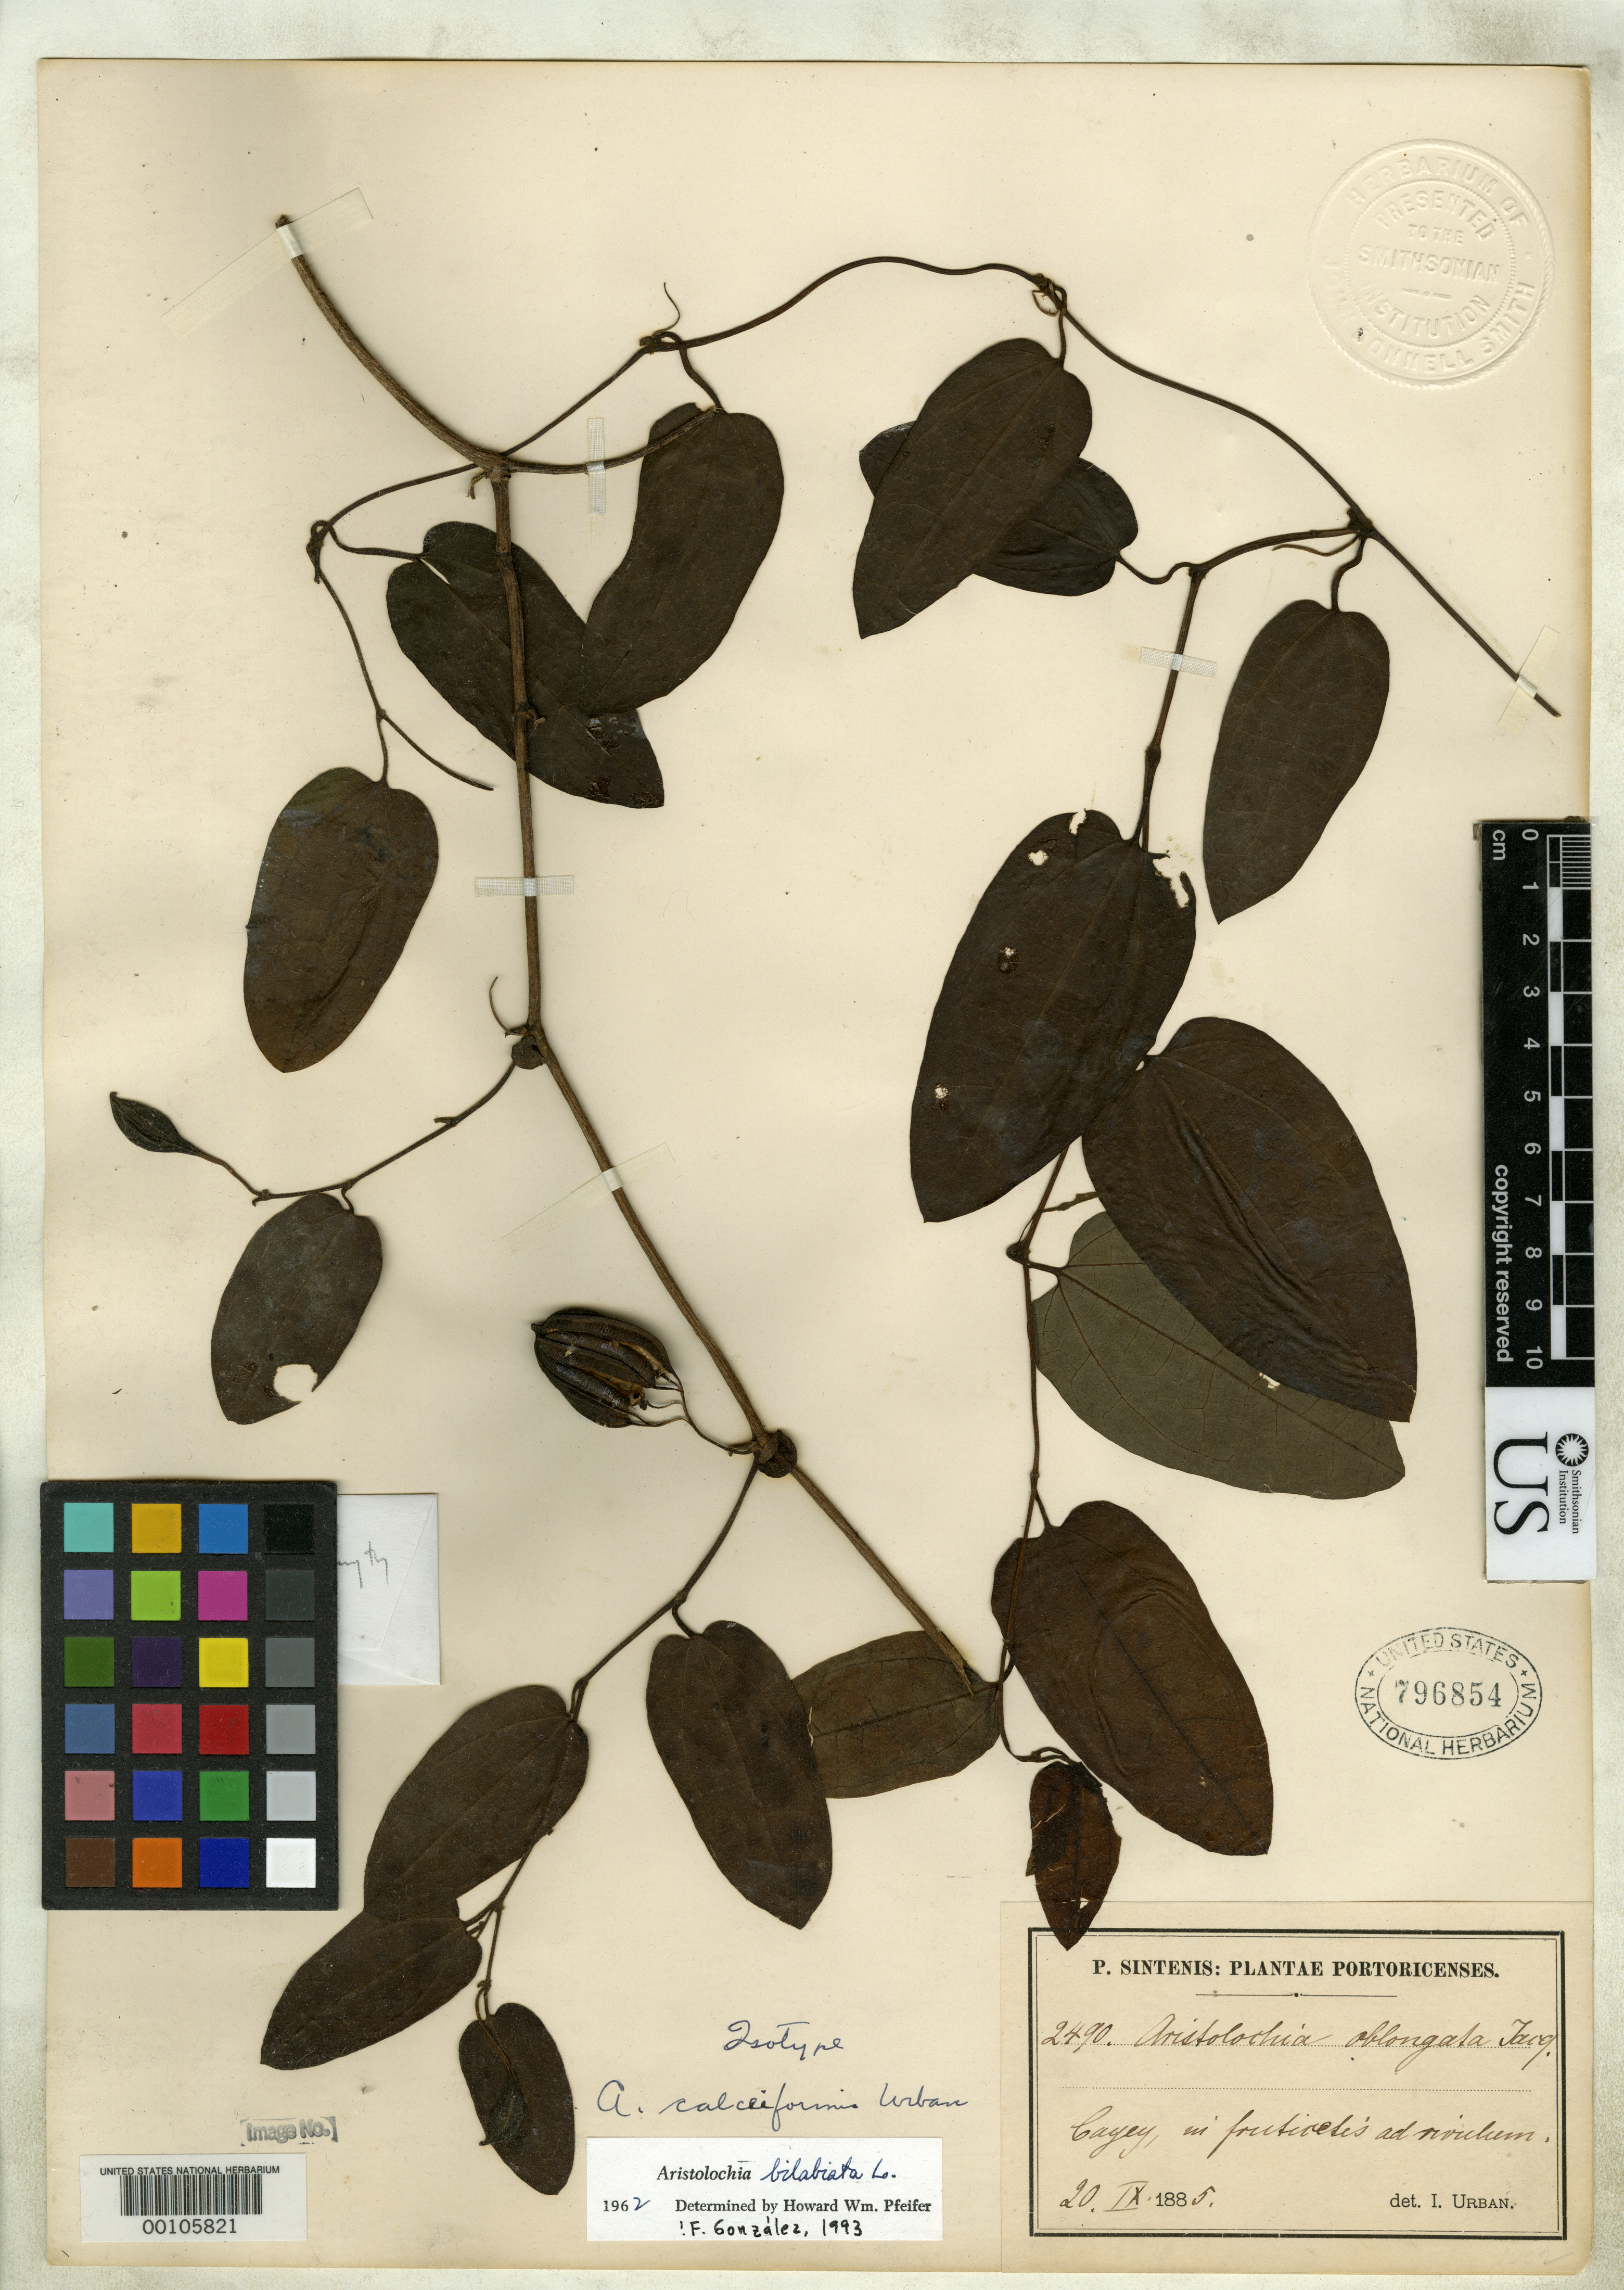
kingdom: Plantae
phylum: Tracheophyta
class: Magnoliopsida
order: Piperales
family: Aristolochiaceae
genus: Aristolochia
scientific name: Aristolochia calceiformis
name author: Urb.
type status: Lectotype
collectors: P. Sintenis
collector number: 2490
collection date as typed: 20 Sep 1885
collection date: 1885-09-20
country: Puerto Rico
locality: Cayey.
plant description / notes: This collection (Sintenis 2490) cited as "type" by Pfeiffer (1966, Ann. Missouri Bot. Gard. 53: 171) but without designating a single herbarium.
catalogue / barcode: US 796854